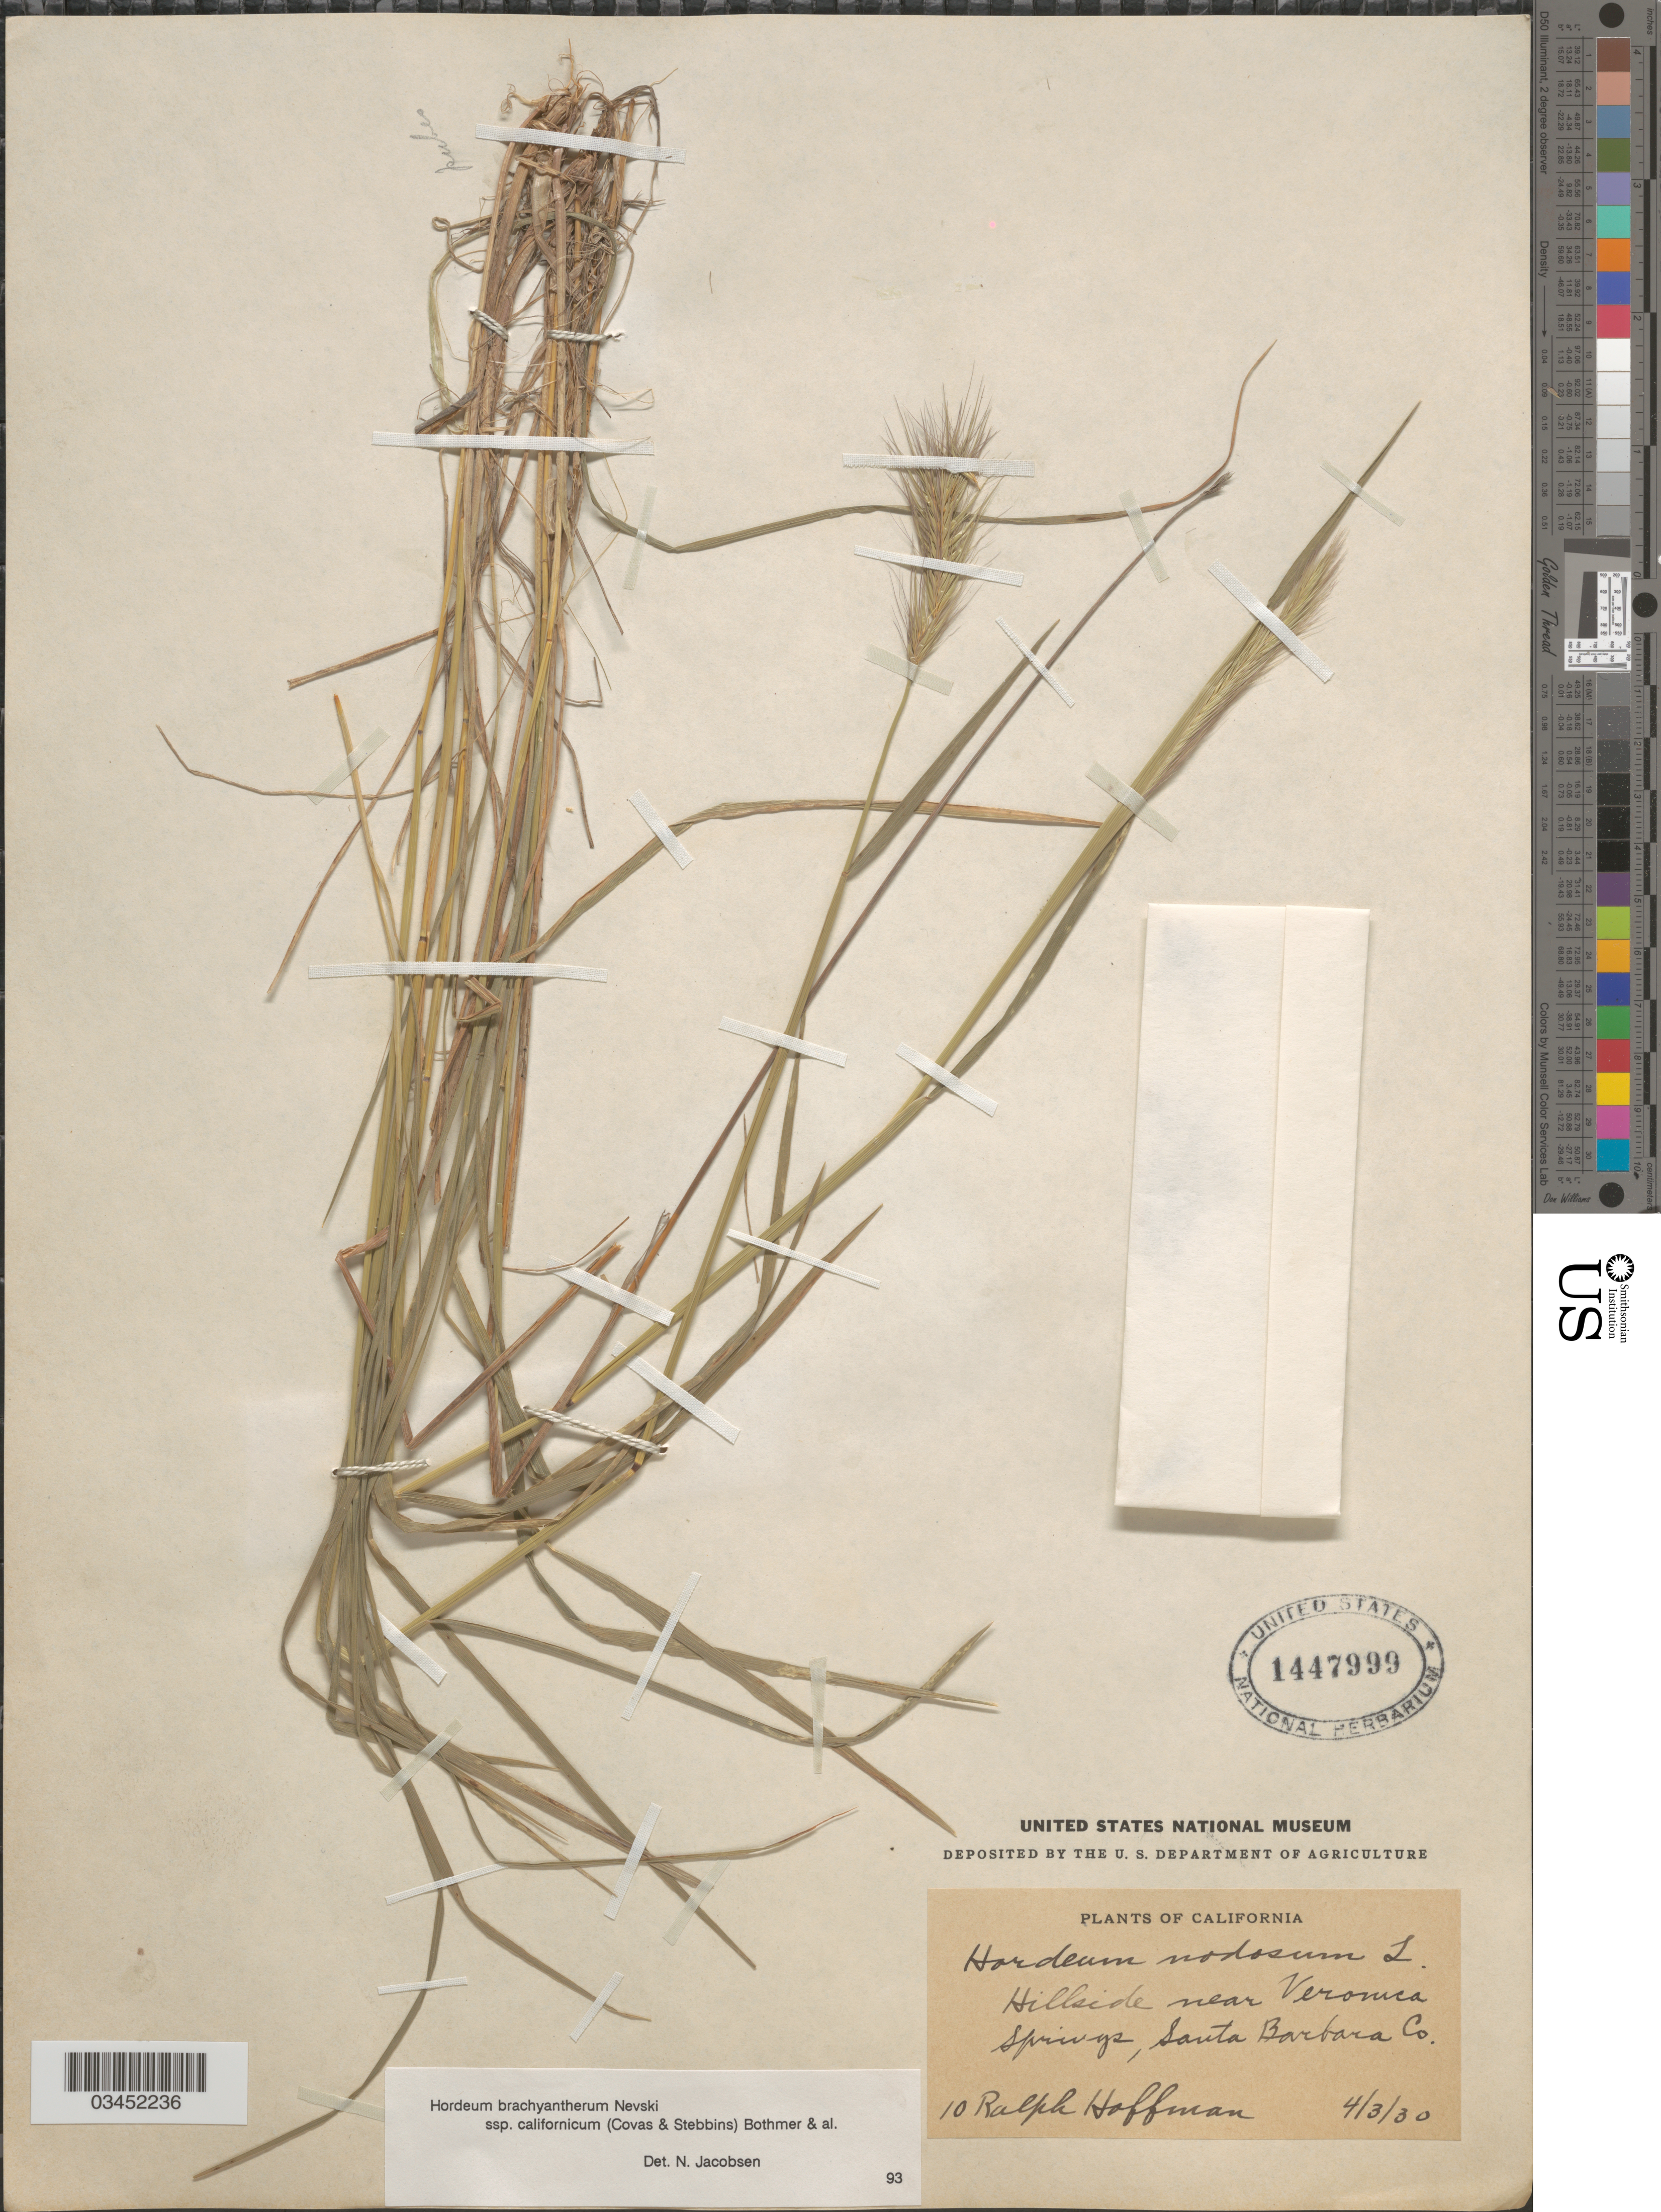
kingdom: Plantae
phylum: Tracheophyta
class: Liliopsida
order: Poales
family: Poaceae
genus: Hordeum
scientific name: Hordeum brachyantherum subsp. californicum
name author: (Covas & Stebbins) Bothmer et al.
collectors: R. Hoffmann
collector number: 10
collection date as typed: Transcribed d/m/y: 3/4/30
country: United States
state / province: California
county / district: Santa Barbara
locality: Hillside near Veronica Springs, Santa Barbara Co.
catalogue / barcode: US 1447999